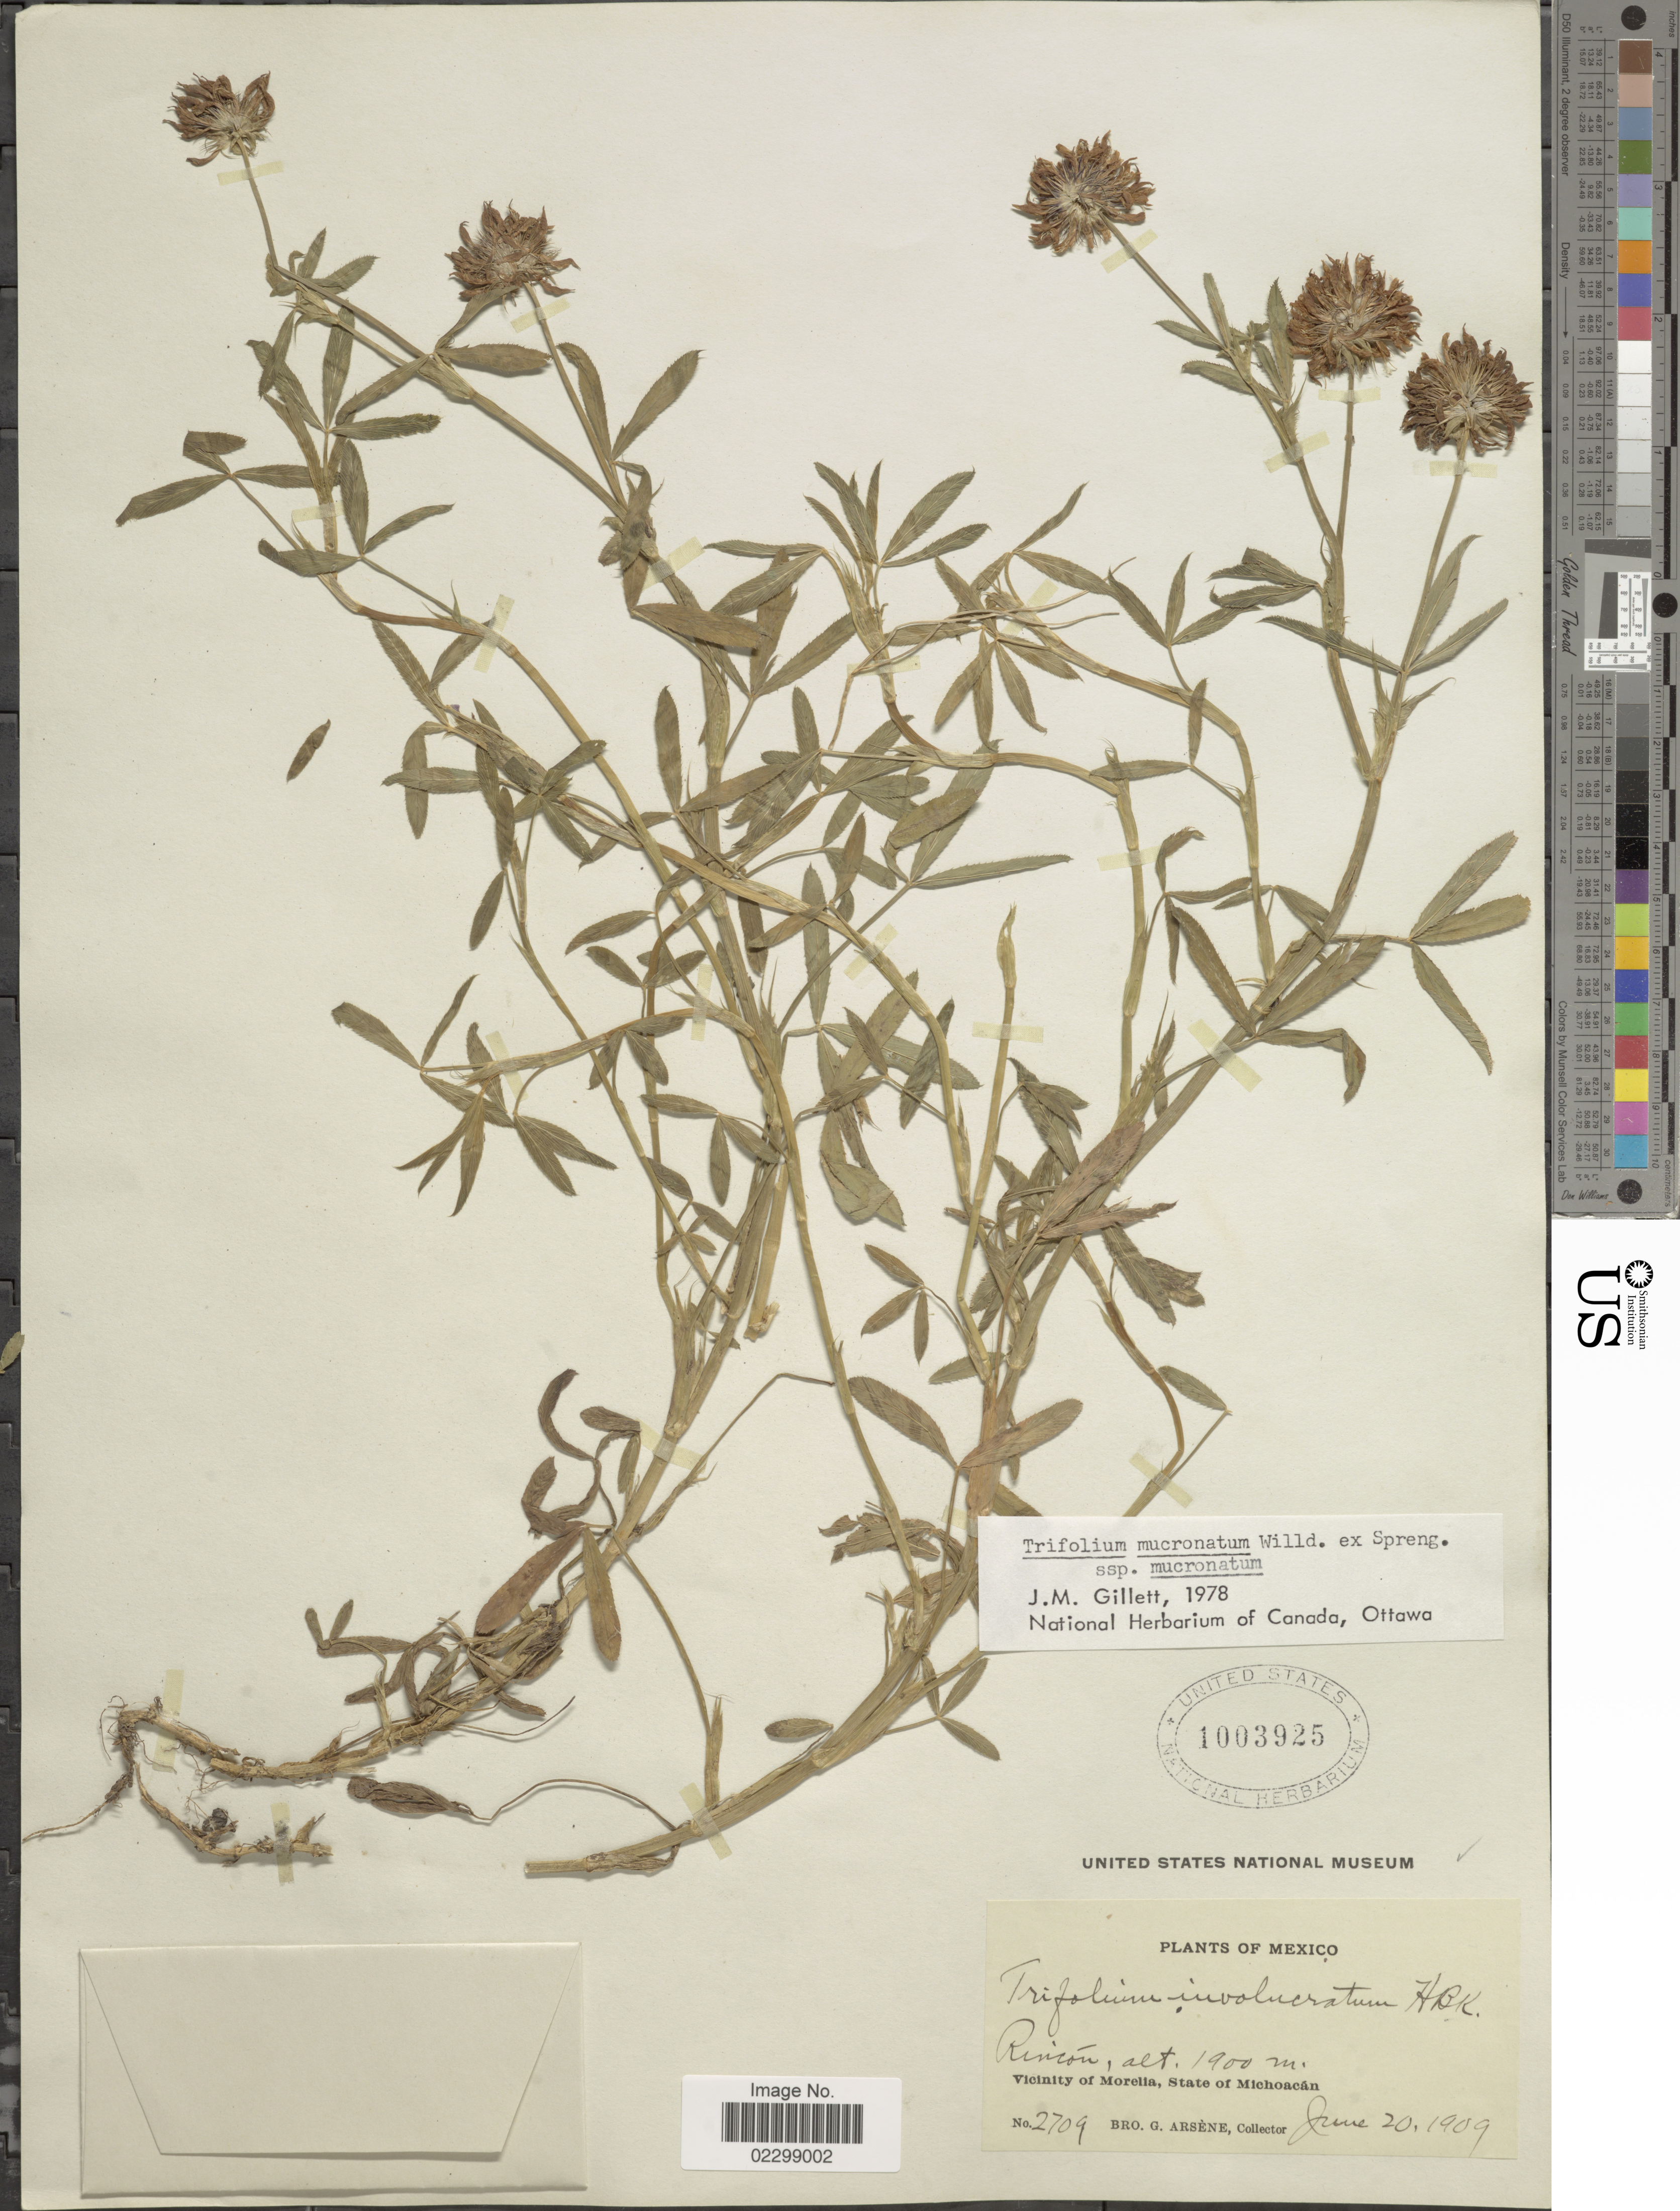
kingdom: Plantae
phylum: Tracheophyta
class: Magnoliopsida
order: Fabales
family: Fabaceae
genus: Trifolium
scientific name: Trifolium mucronatum subsp. mucronatum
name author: Willd. ex Spreng.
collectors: Bro. G. Arsène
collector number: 2709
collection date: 1909-06-20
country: Mexico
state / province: Michoacán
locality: Rincón, vicinity of Morelia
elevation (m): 1900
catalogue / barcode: US 1003925